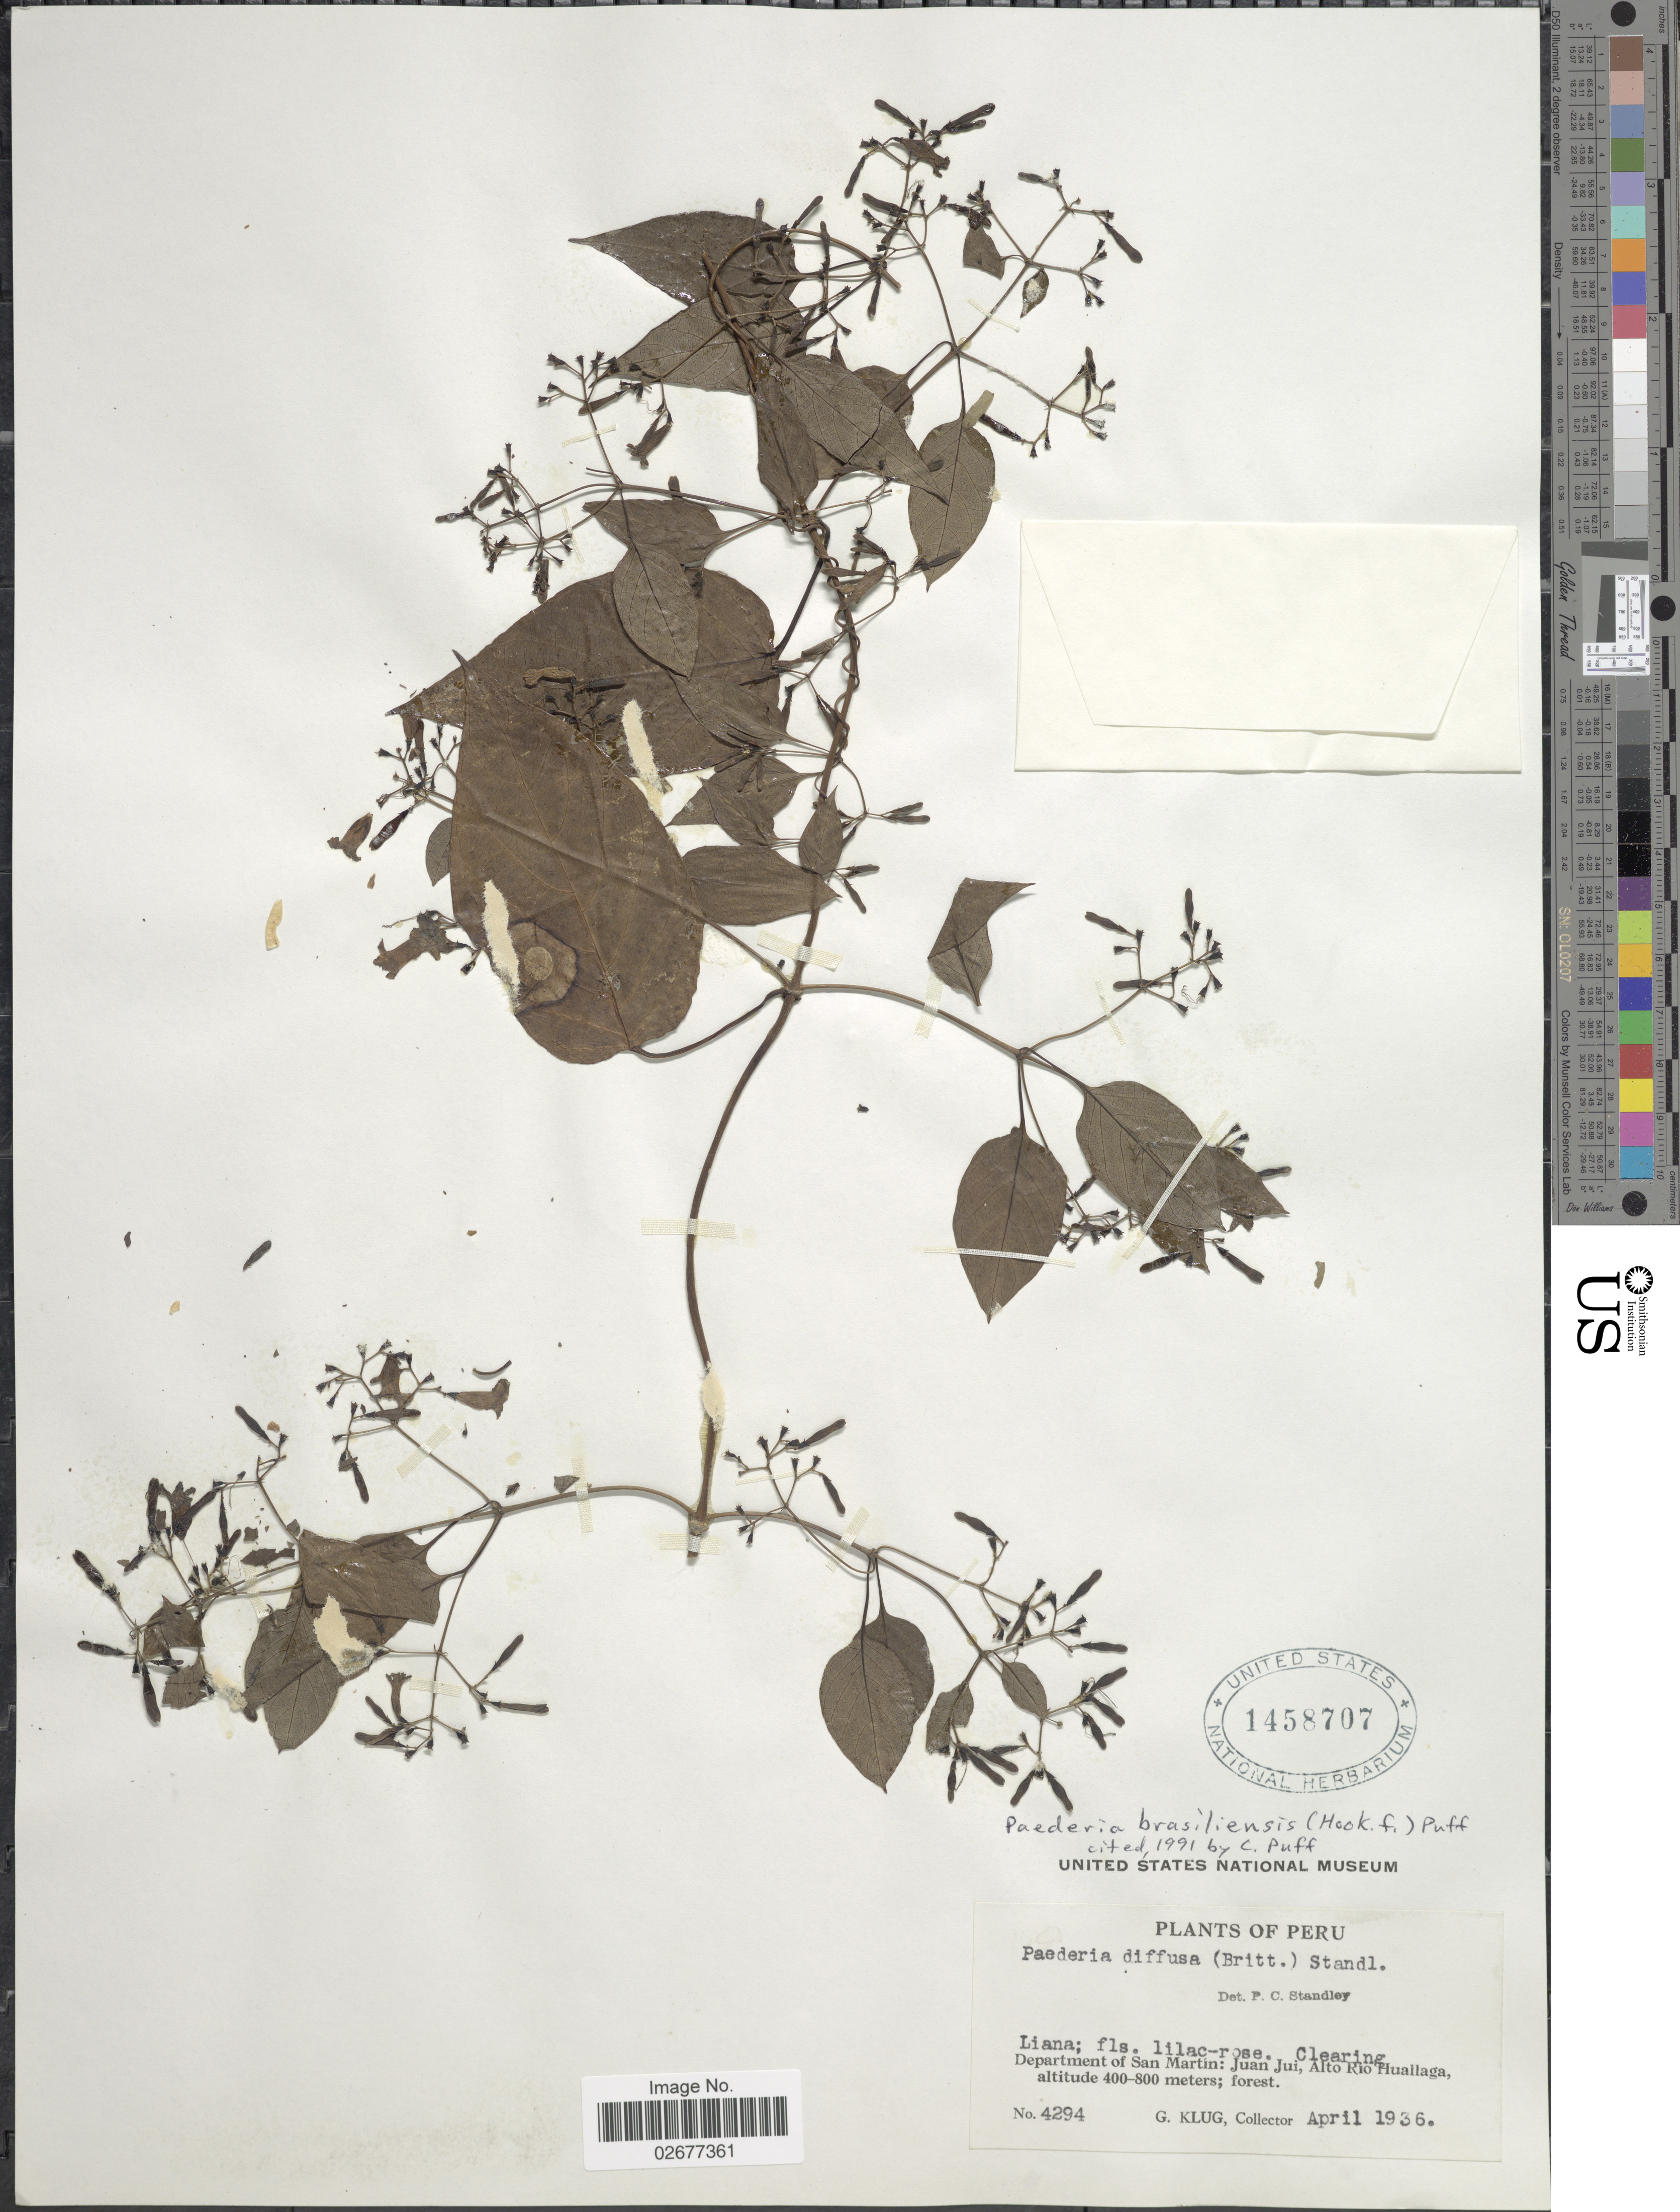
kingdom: Plantae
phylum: Tracheophyta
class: Magnoliopsida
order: Gentianales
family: Rubiaceae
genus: Paederia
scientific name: Paederia brasiliensis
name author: (Hook. f.) Puff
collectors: G. Klug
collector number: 4294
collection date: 1936-04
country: Peru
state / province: San Martín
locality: Department of San Martin: Juan Jui, Alto Rio Huallaga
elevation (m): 400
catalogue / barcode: US 1458707